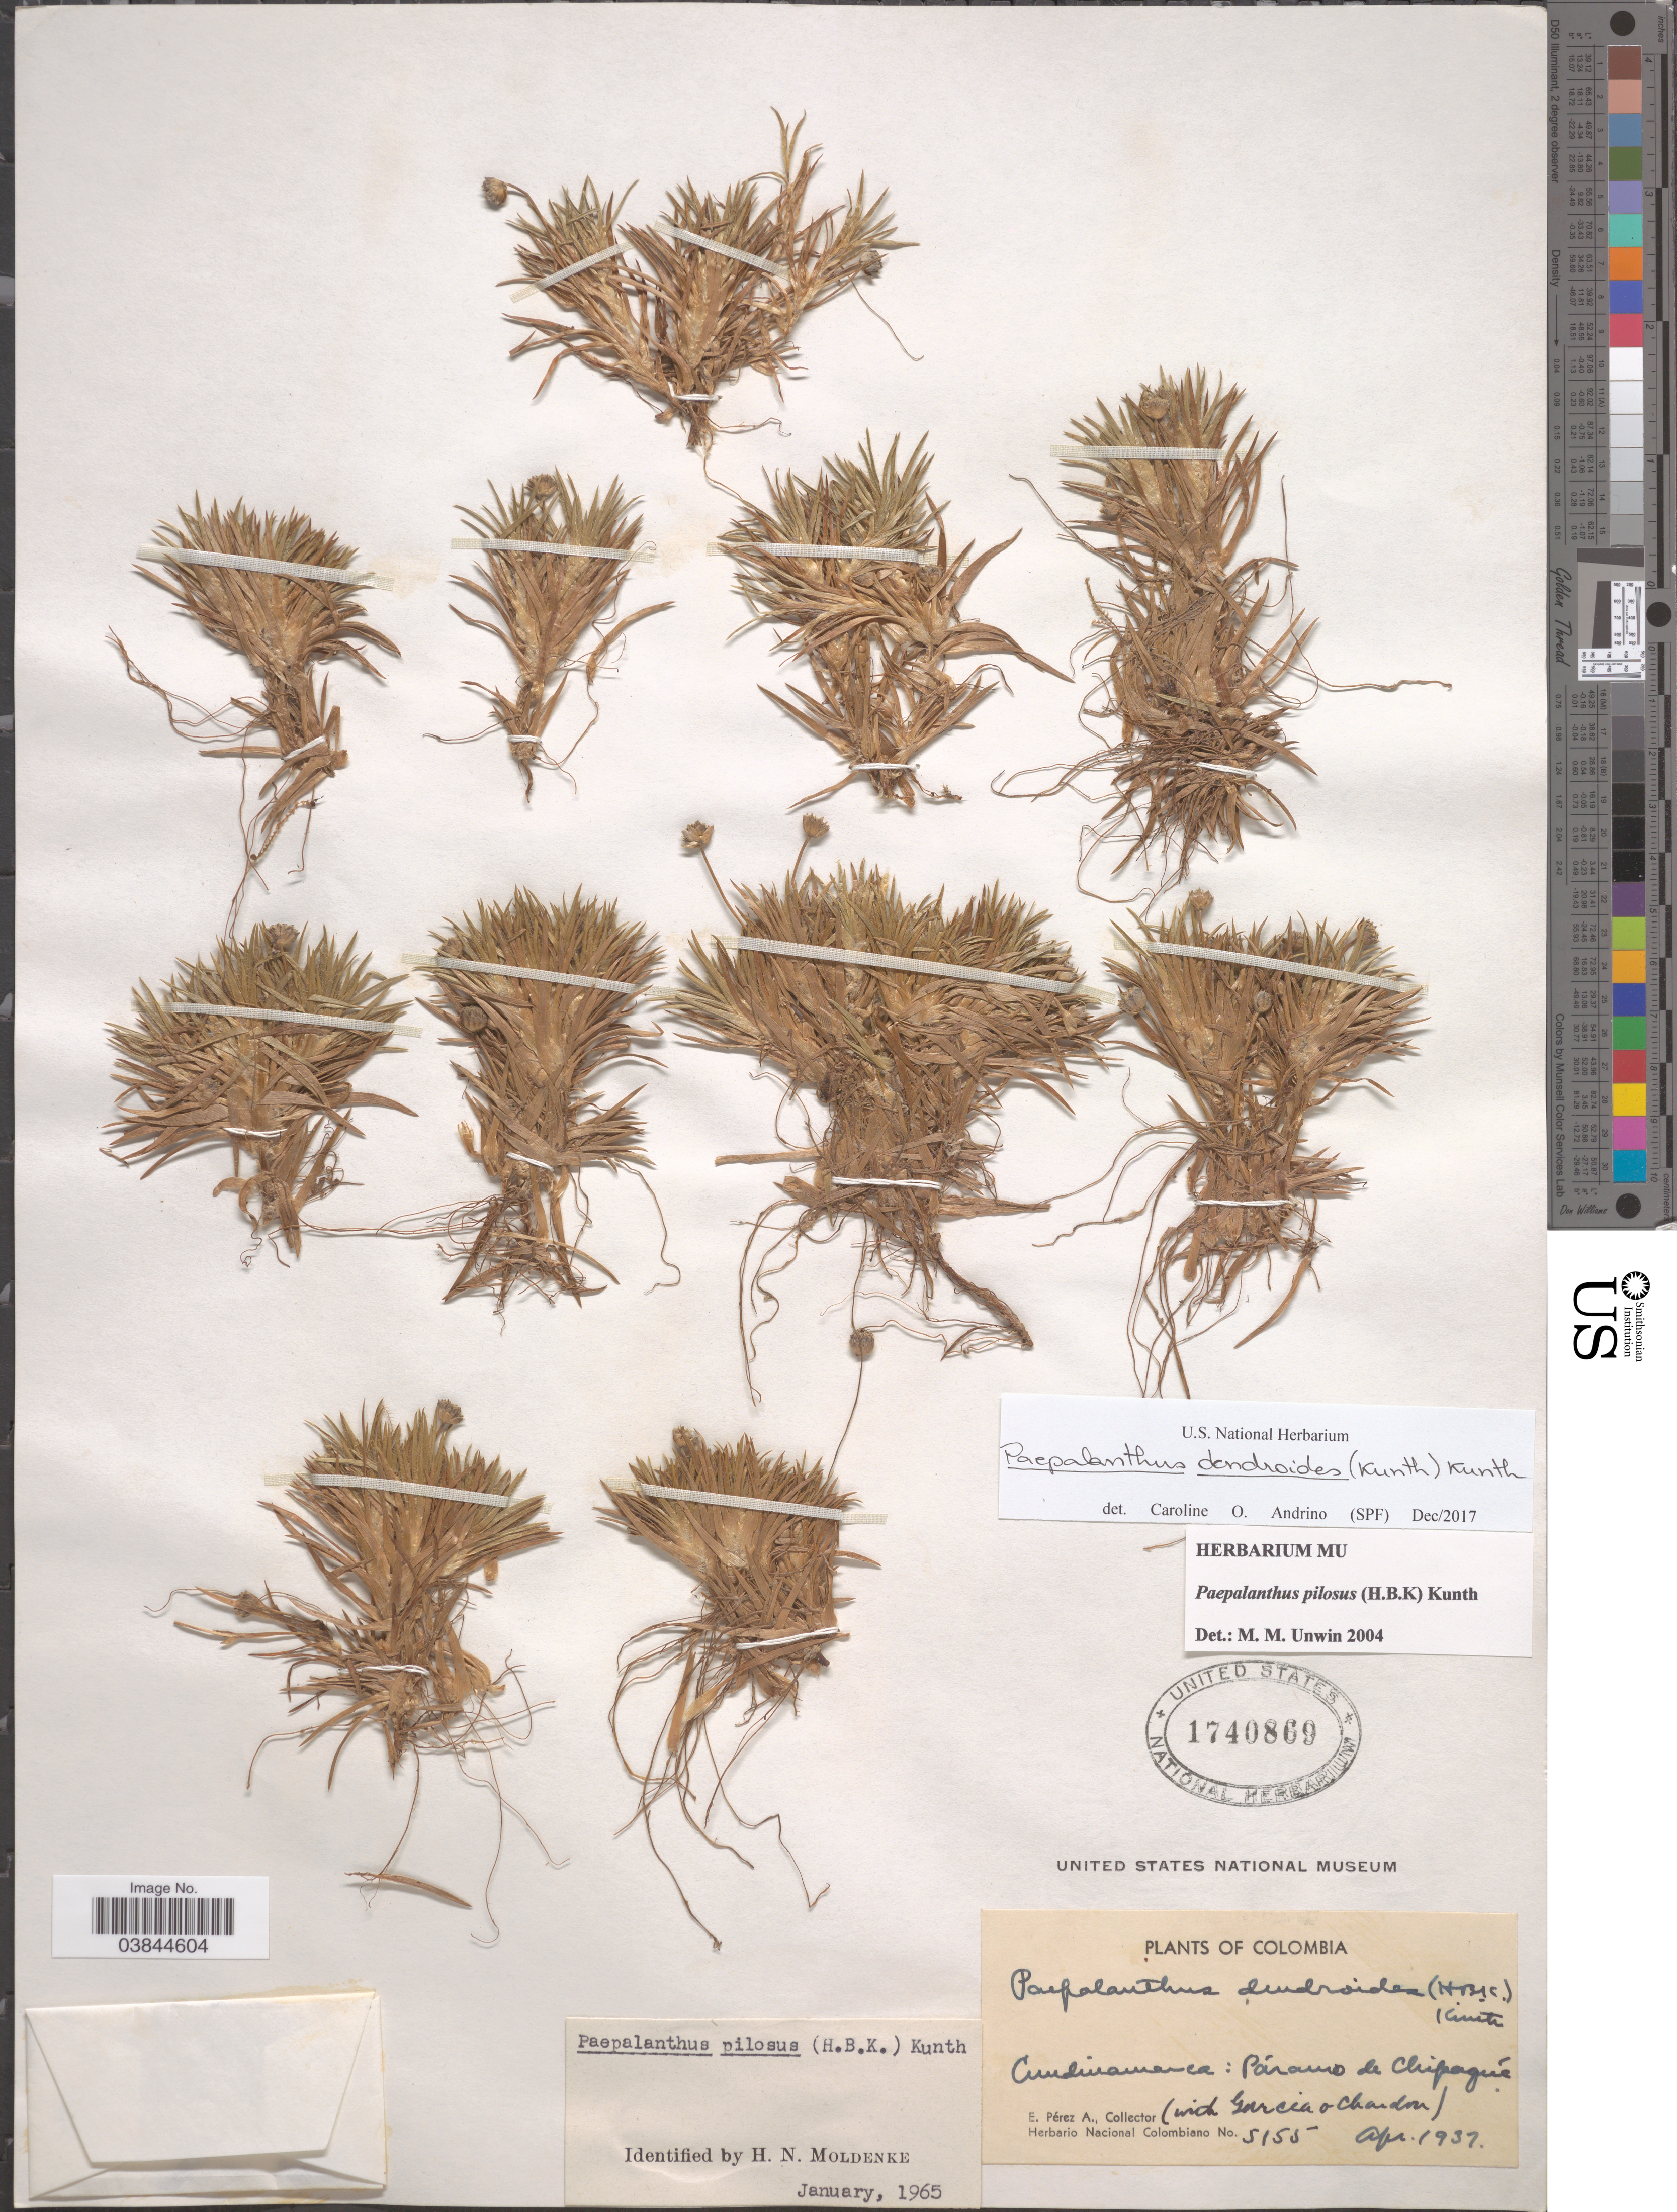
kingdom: Plantae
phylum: Tracheophyta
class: Liliopsida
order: Poales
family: Eriocaulaceae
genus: Paepalanthus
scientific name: Paepalanthus dendroides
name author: (Kunth) Kunth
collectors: E. Pérez Arbeláez, H. Garcia & Chardon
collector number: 5155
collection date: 1937-04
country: Colombia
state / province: Cundinamarca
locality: Páramo de Chipaqué.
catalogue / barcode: US 1740869